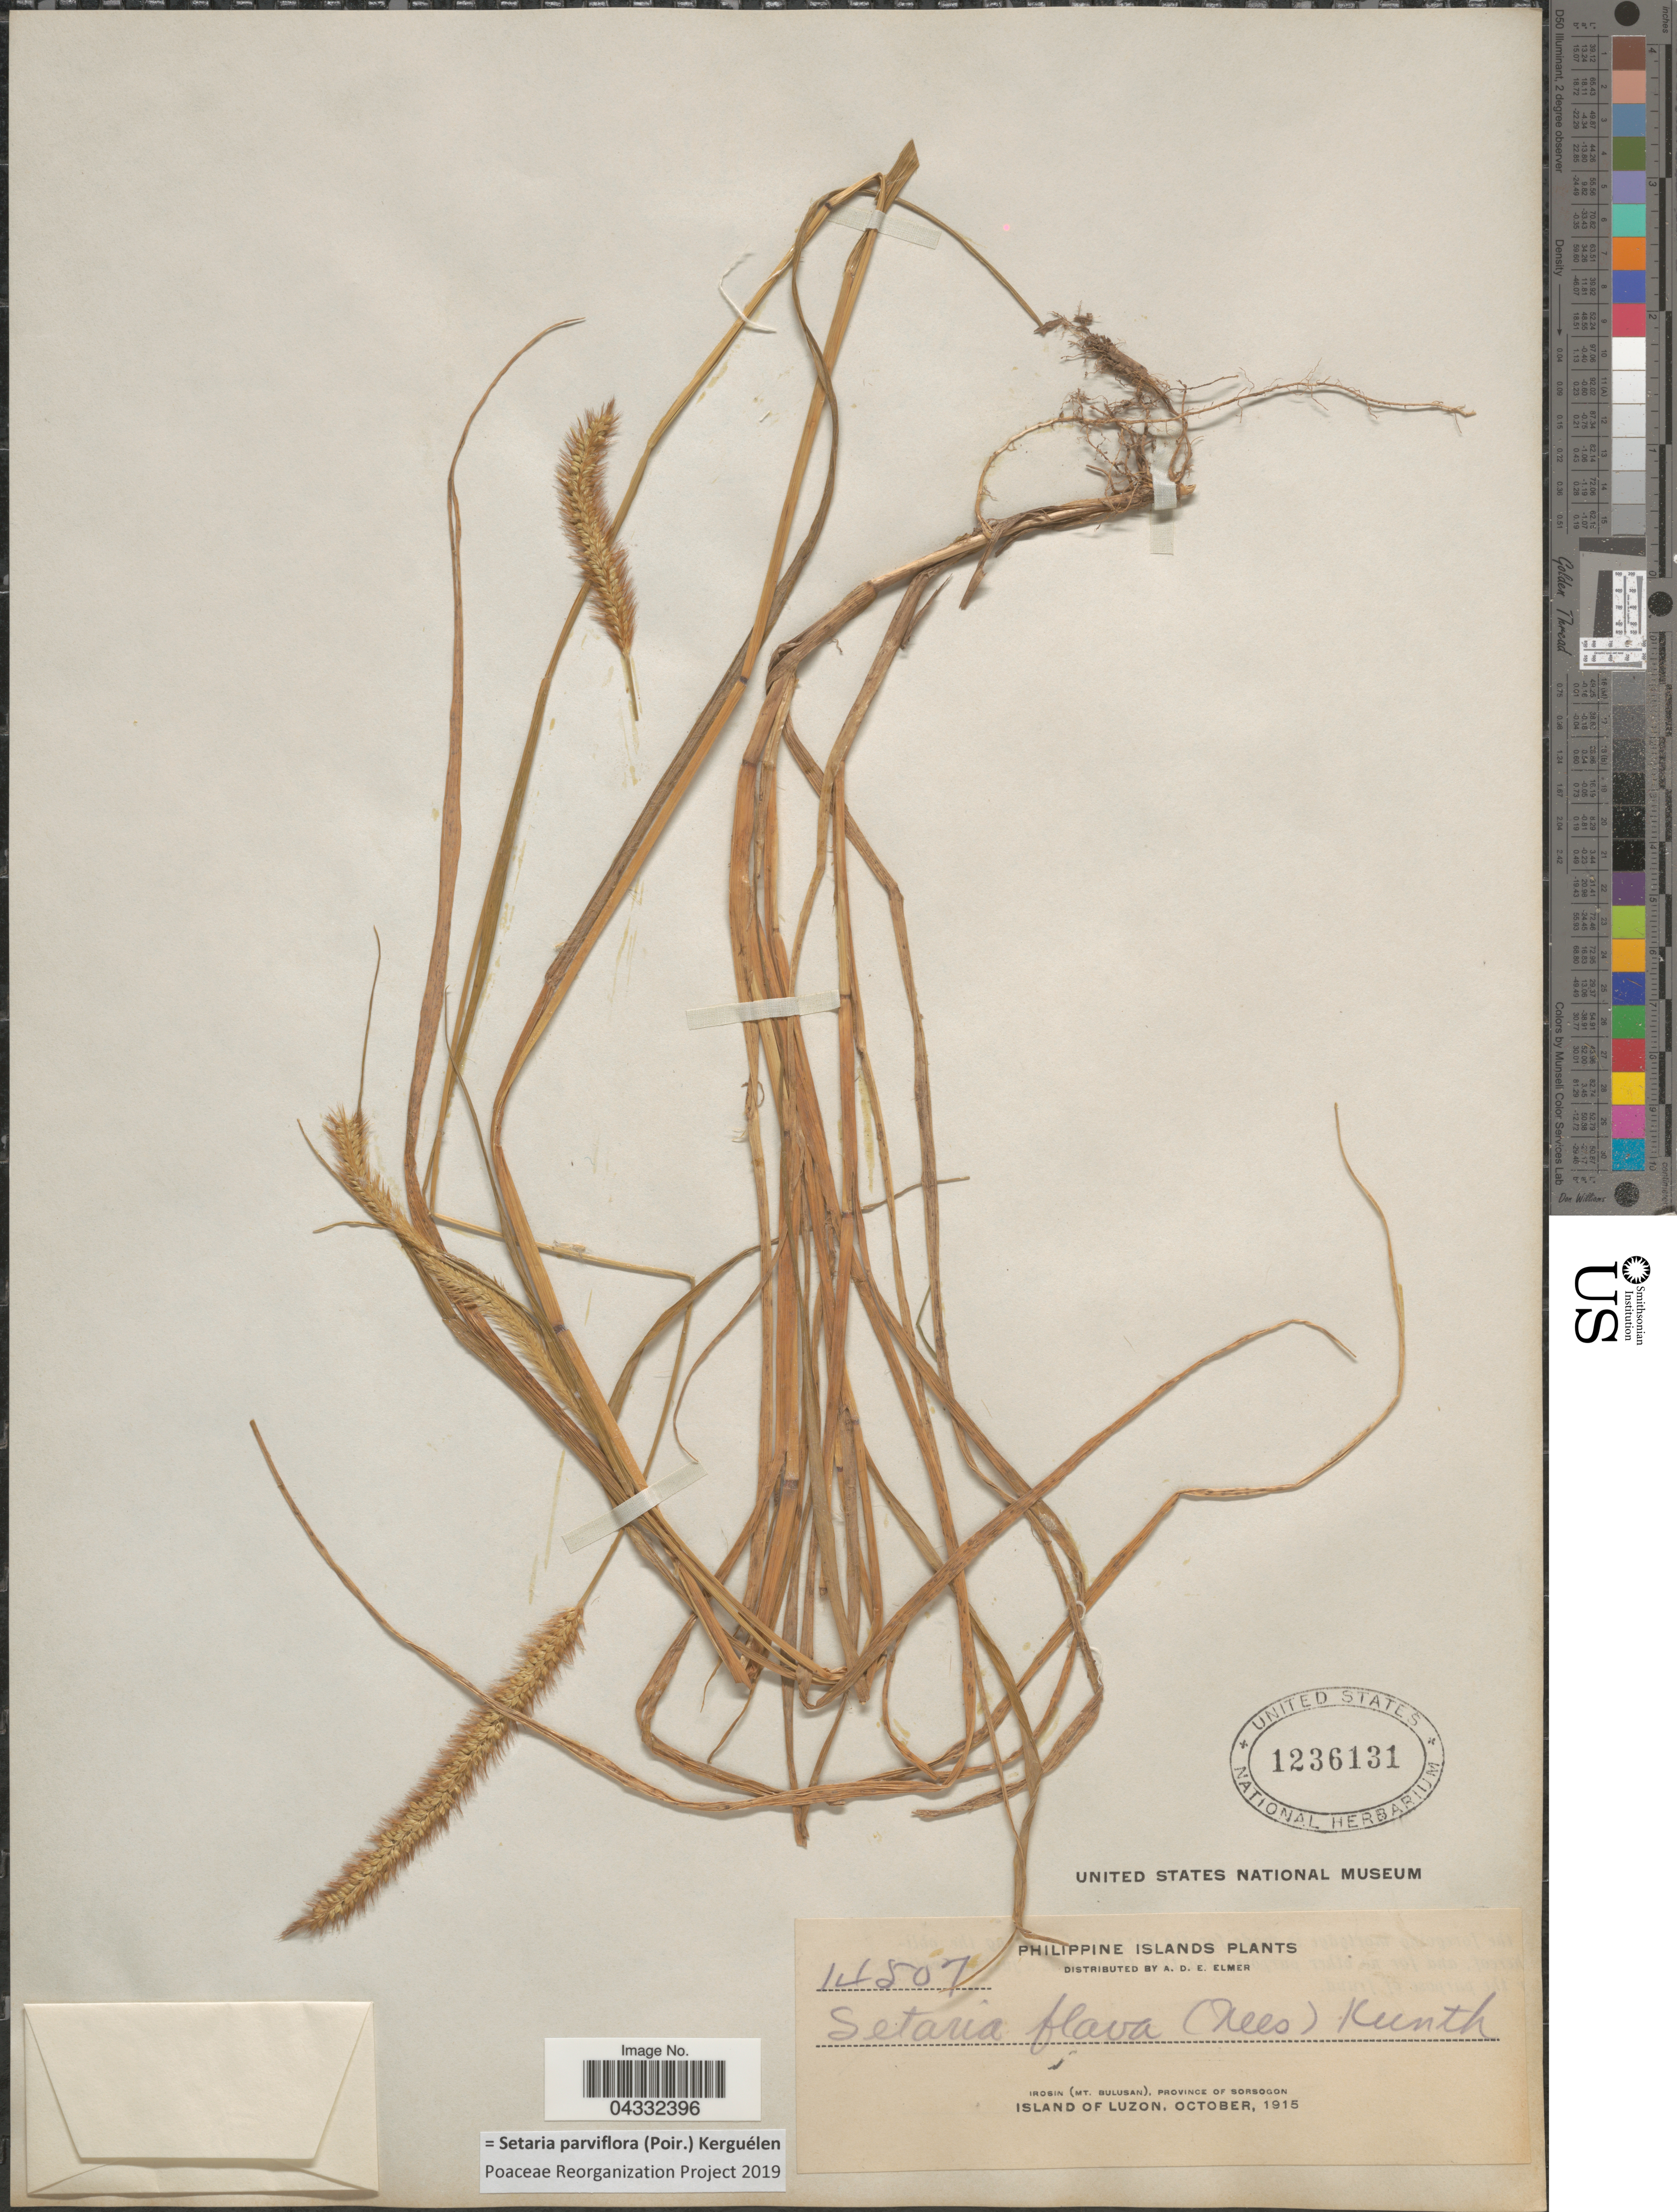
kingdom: Plantae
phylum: Tracheophyta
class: Liliopsida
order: Poales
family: Poaceae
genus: Setaria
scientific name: Setaria parviflora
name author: (Poir.) Kerguélen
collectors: A. D. E. Elmer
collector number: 14507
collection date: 1915-10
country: Philippines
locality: Philippine Islands. Irosin (Mt. Bulusan), Province of Sorsogon. Island of Luzon.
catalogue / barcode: US 1236131